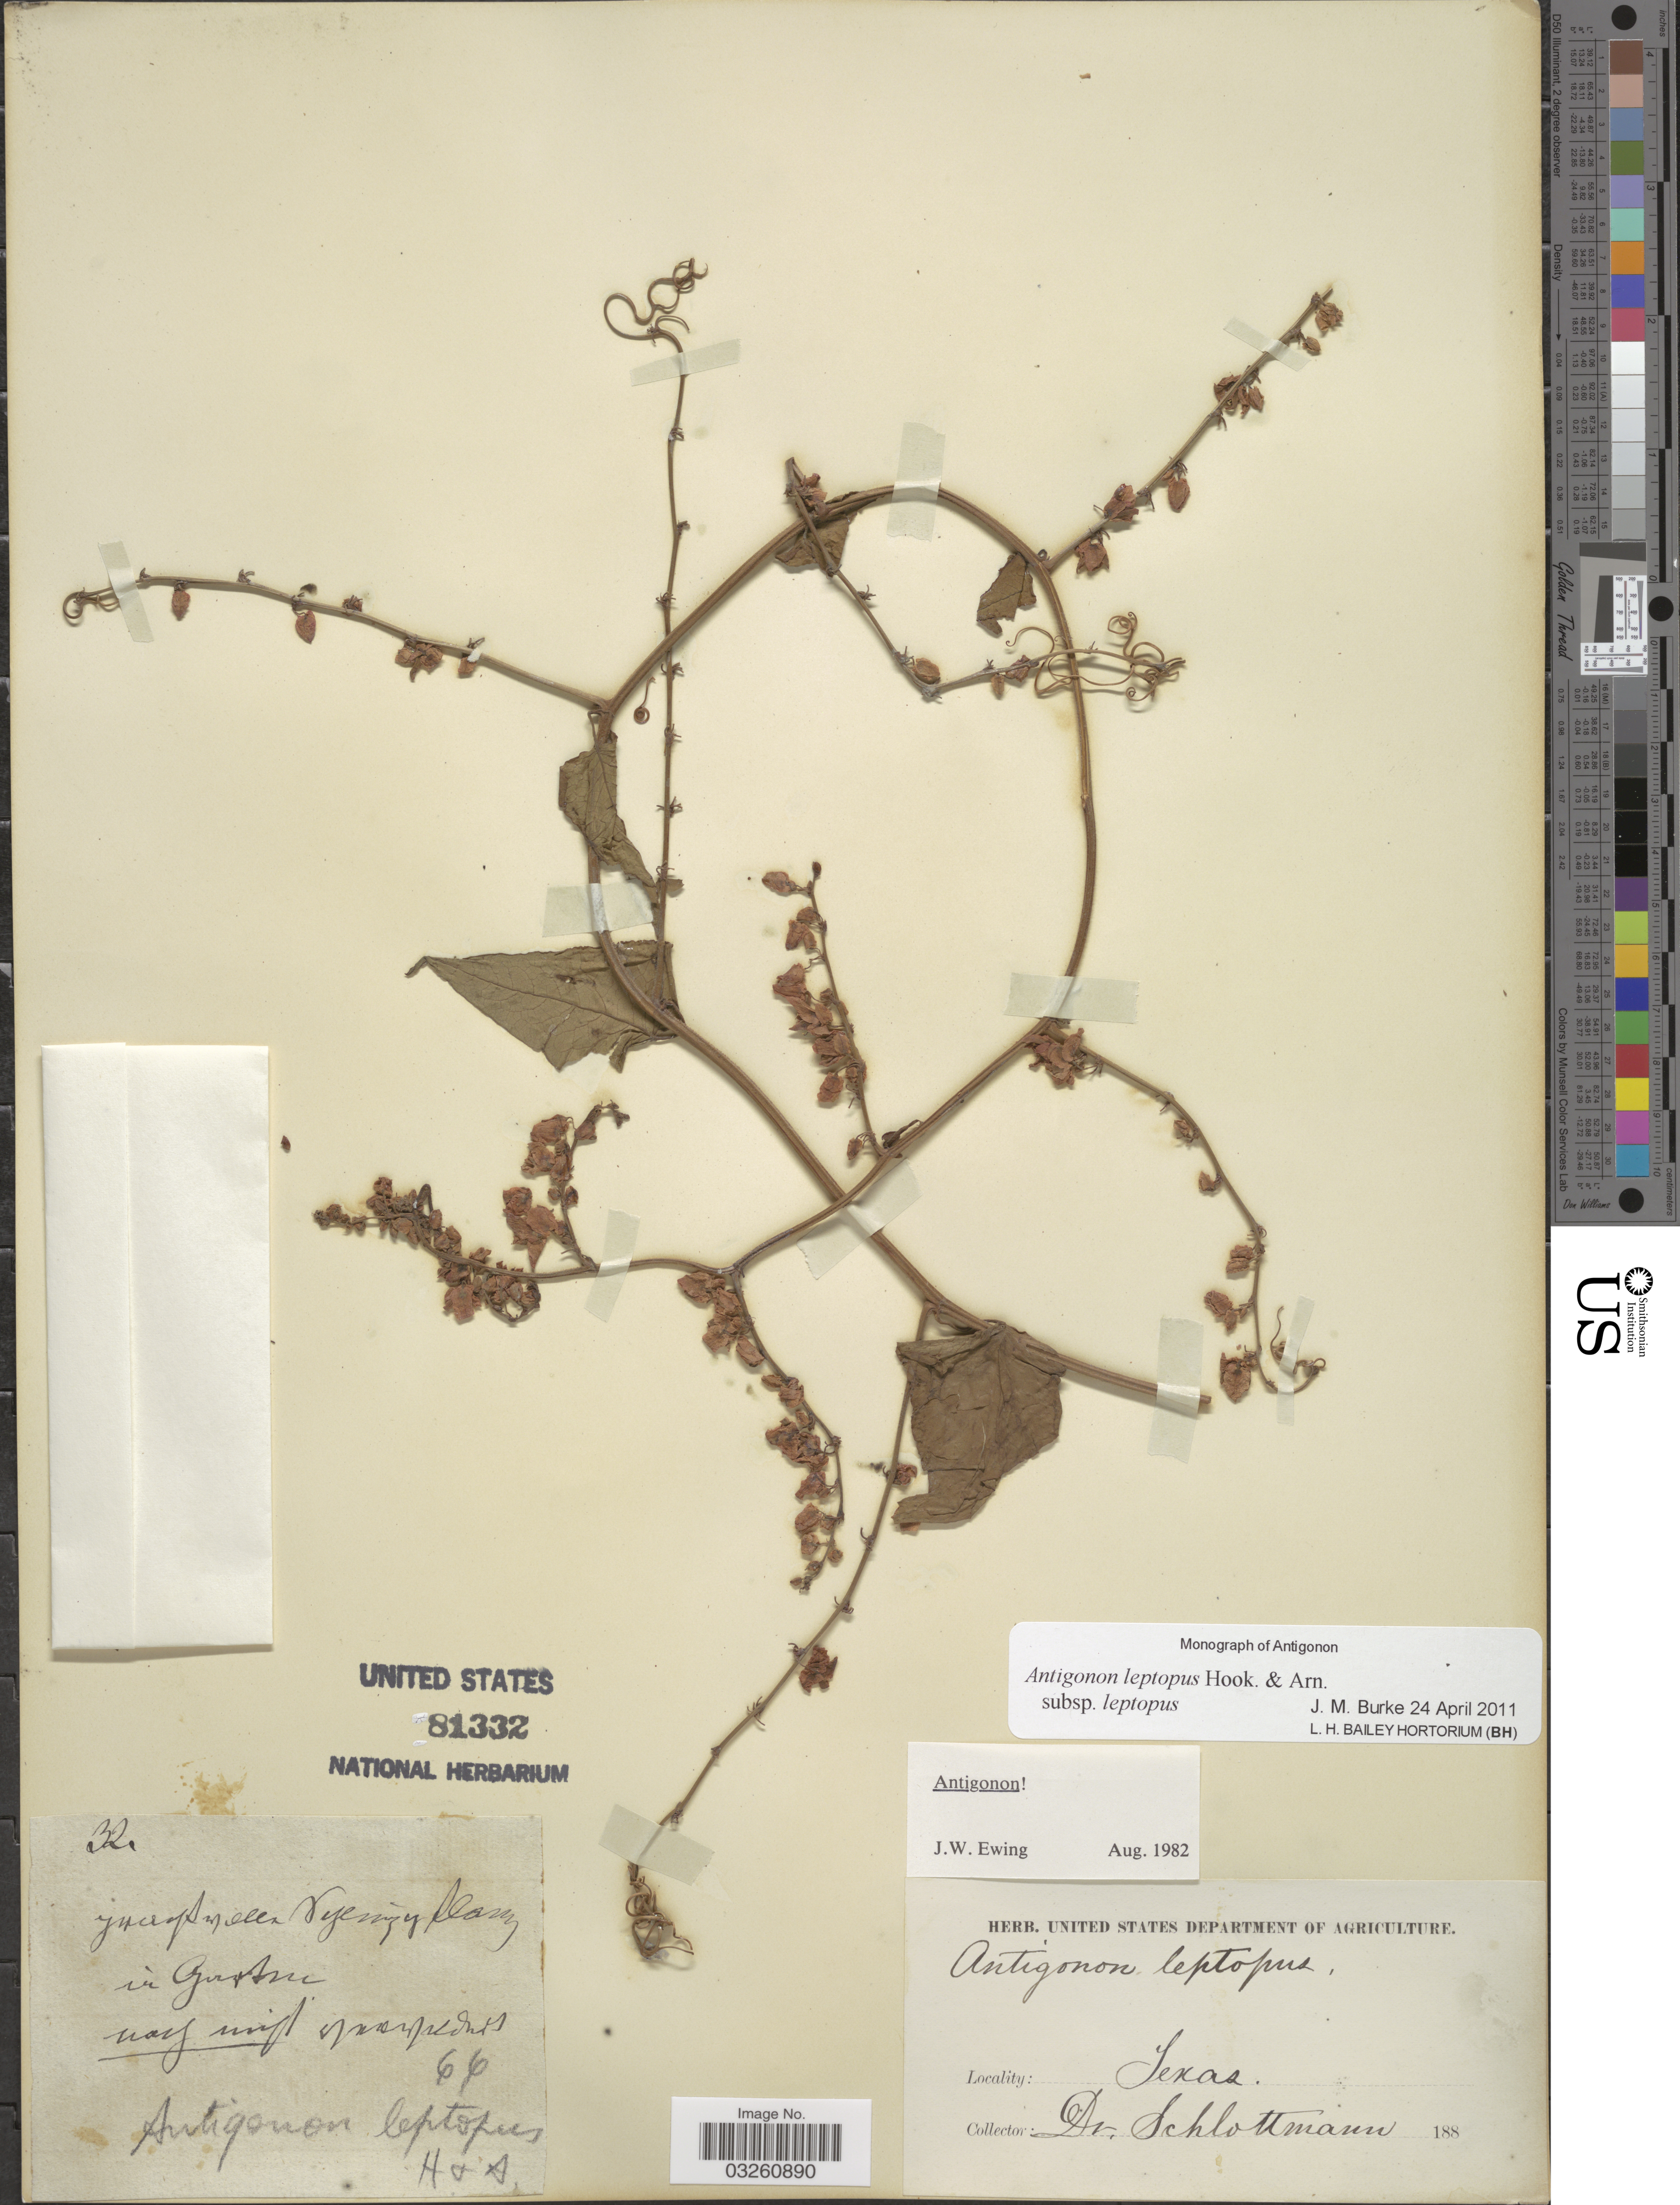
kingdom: Plantae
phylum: Tracheophyta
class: Magnoliopsida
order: Caryophyllales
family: Polygonaceae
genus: Antigonon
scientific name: Antigonon leptopus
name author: Hook. & Arn.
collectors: -. Schlottmann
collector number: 32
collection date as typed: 188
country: United States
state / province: Texas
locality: [illegible text] in garten.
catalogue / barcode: US 81332